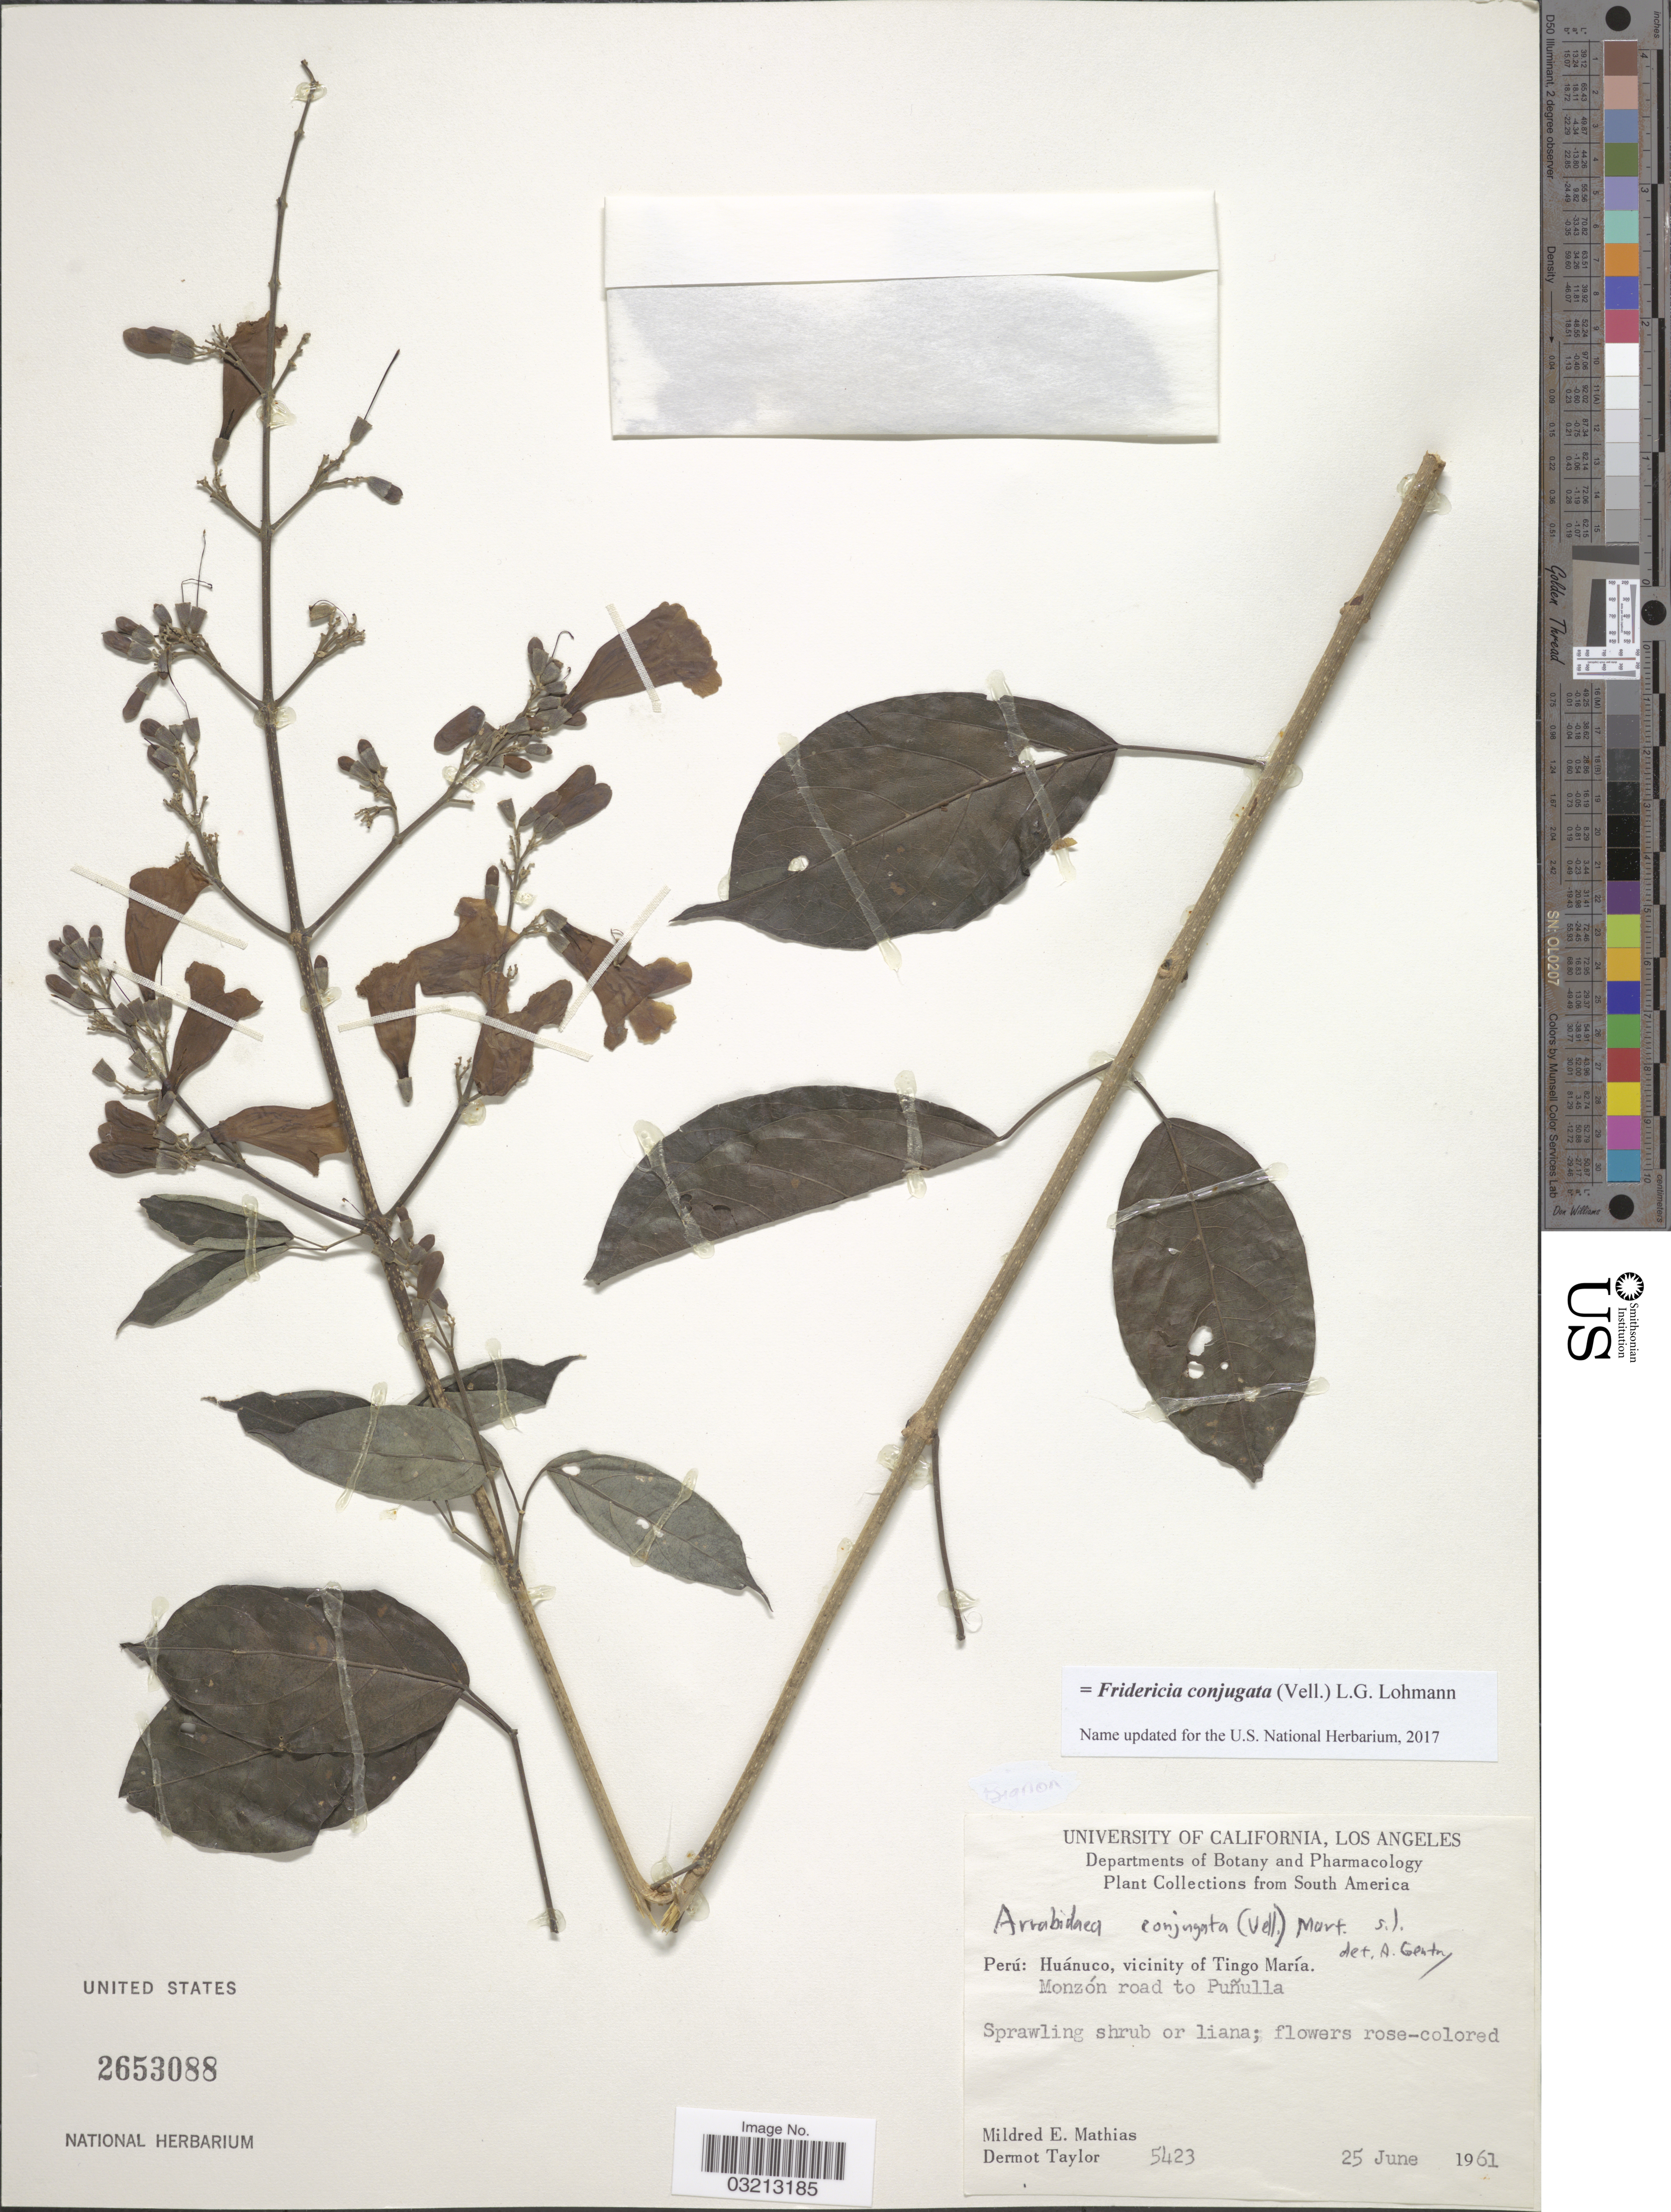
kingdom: Plantae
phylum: Tracheophyta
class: Magnoliopsida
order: Lamiales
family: Bignoniaceae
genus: Fridericia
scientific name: Fridericia conjugata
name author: (Vell.) L.G. Lohmann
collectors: M. E. Mathias & D. Taylor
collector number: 5423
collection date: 1961-06-25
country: Peru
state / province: Huánuco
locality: Viicnity of Tingo María. Monzón road to Puñulla.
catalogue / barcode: US 2653088